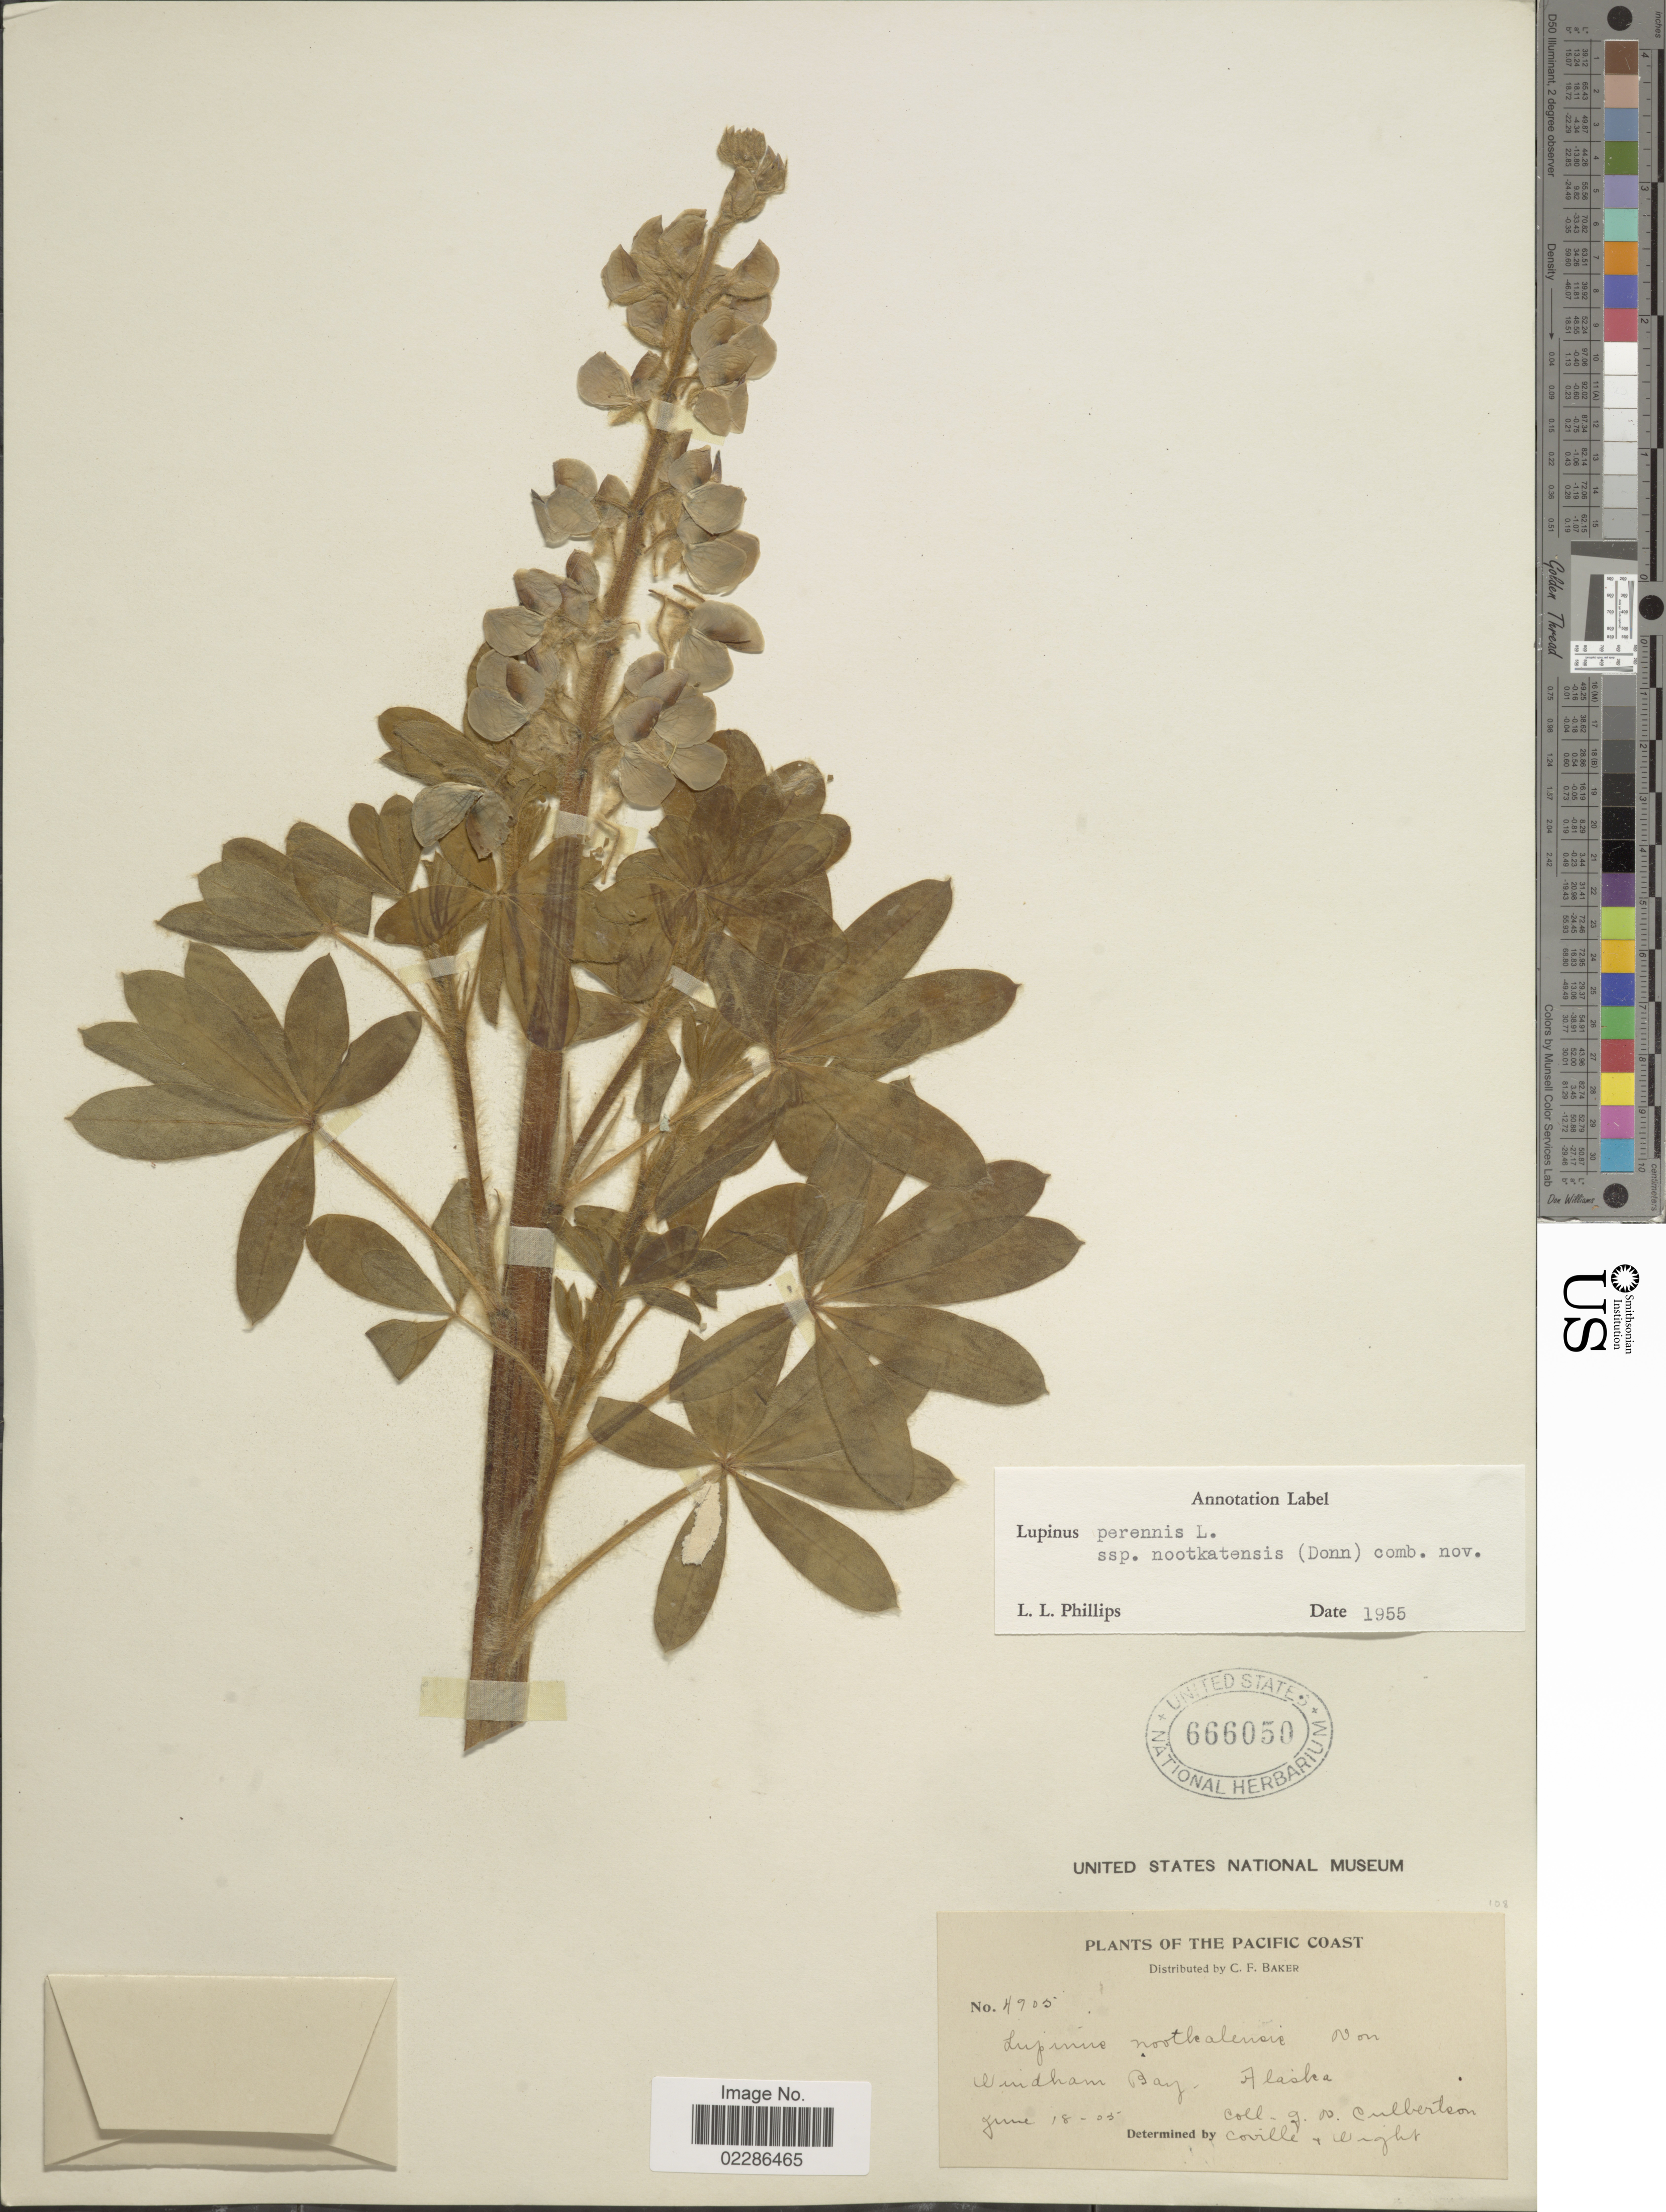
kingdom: Plantae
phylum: Tracheophyta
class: Magnoliopsida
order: Fabales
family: Fabaceae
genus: Lupinus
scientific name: Lupinus nootkatensis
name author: Donn ex Sims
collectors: J. Culbertson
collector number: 4905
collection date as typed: Transcribed d/m/y: 18/6/5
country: United States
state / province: Alaska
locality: The Pacific Coast, Windham Bay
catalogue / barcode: US 666050